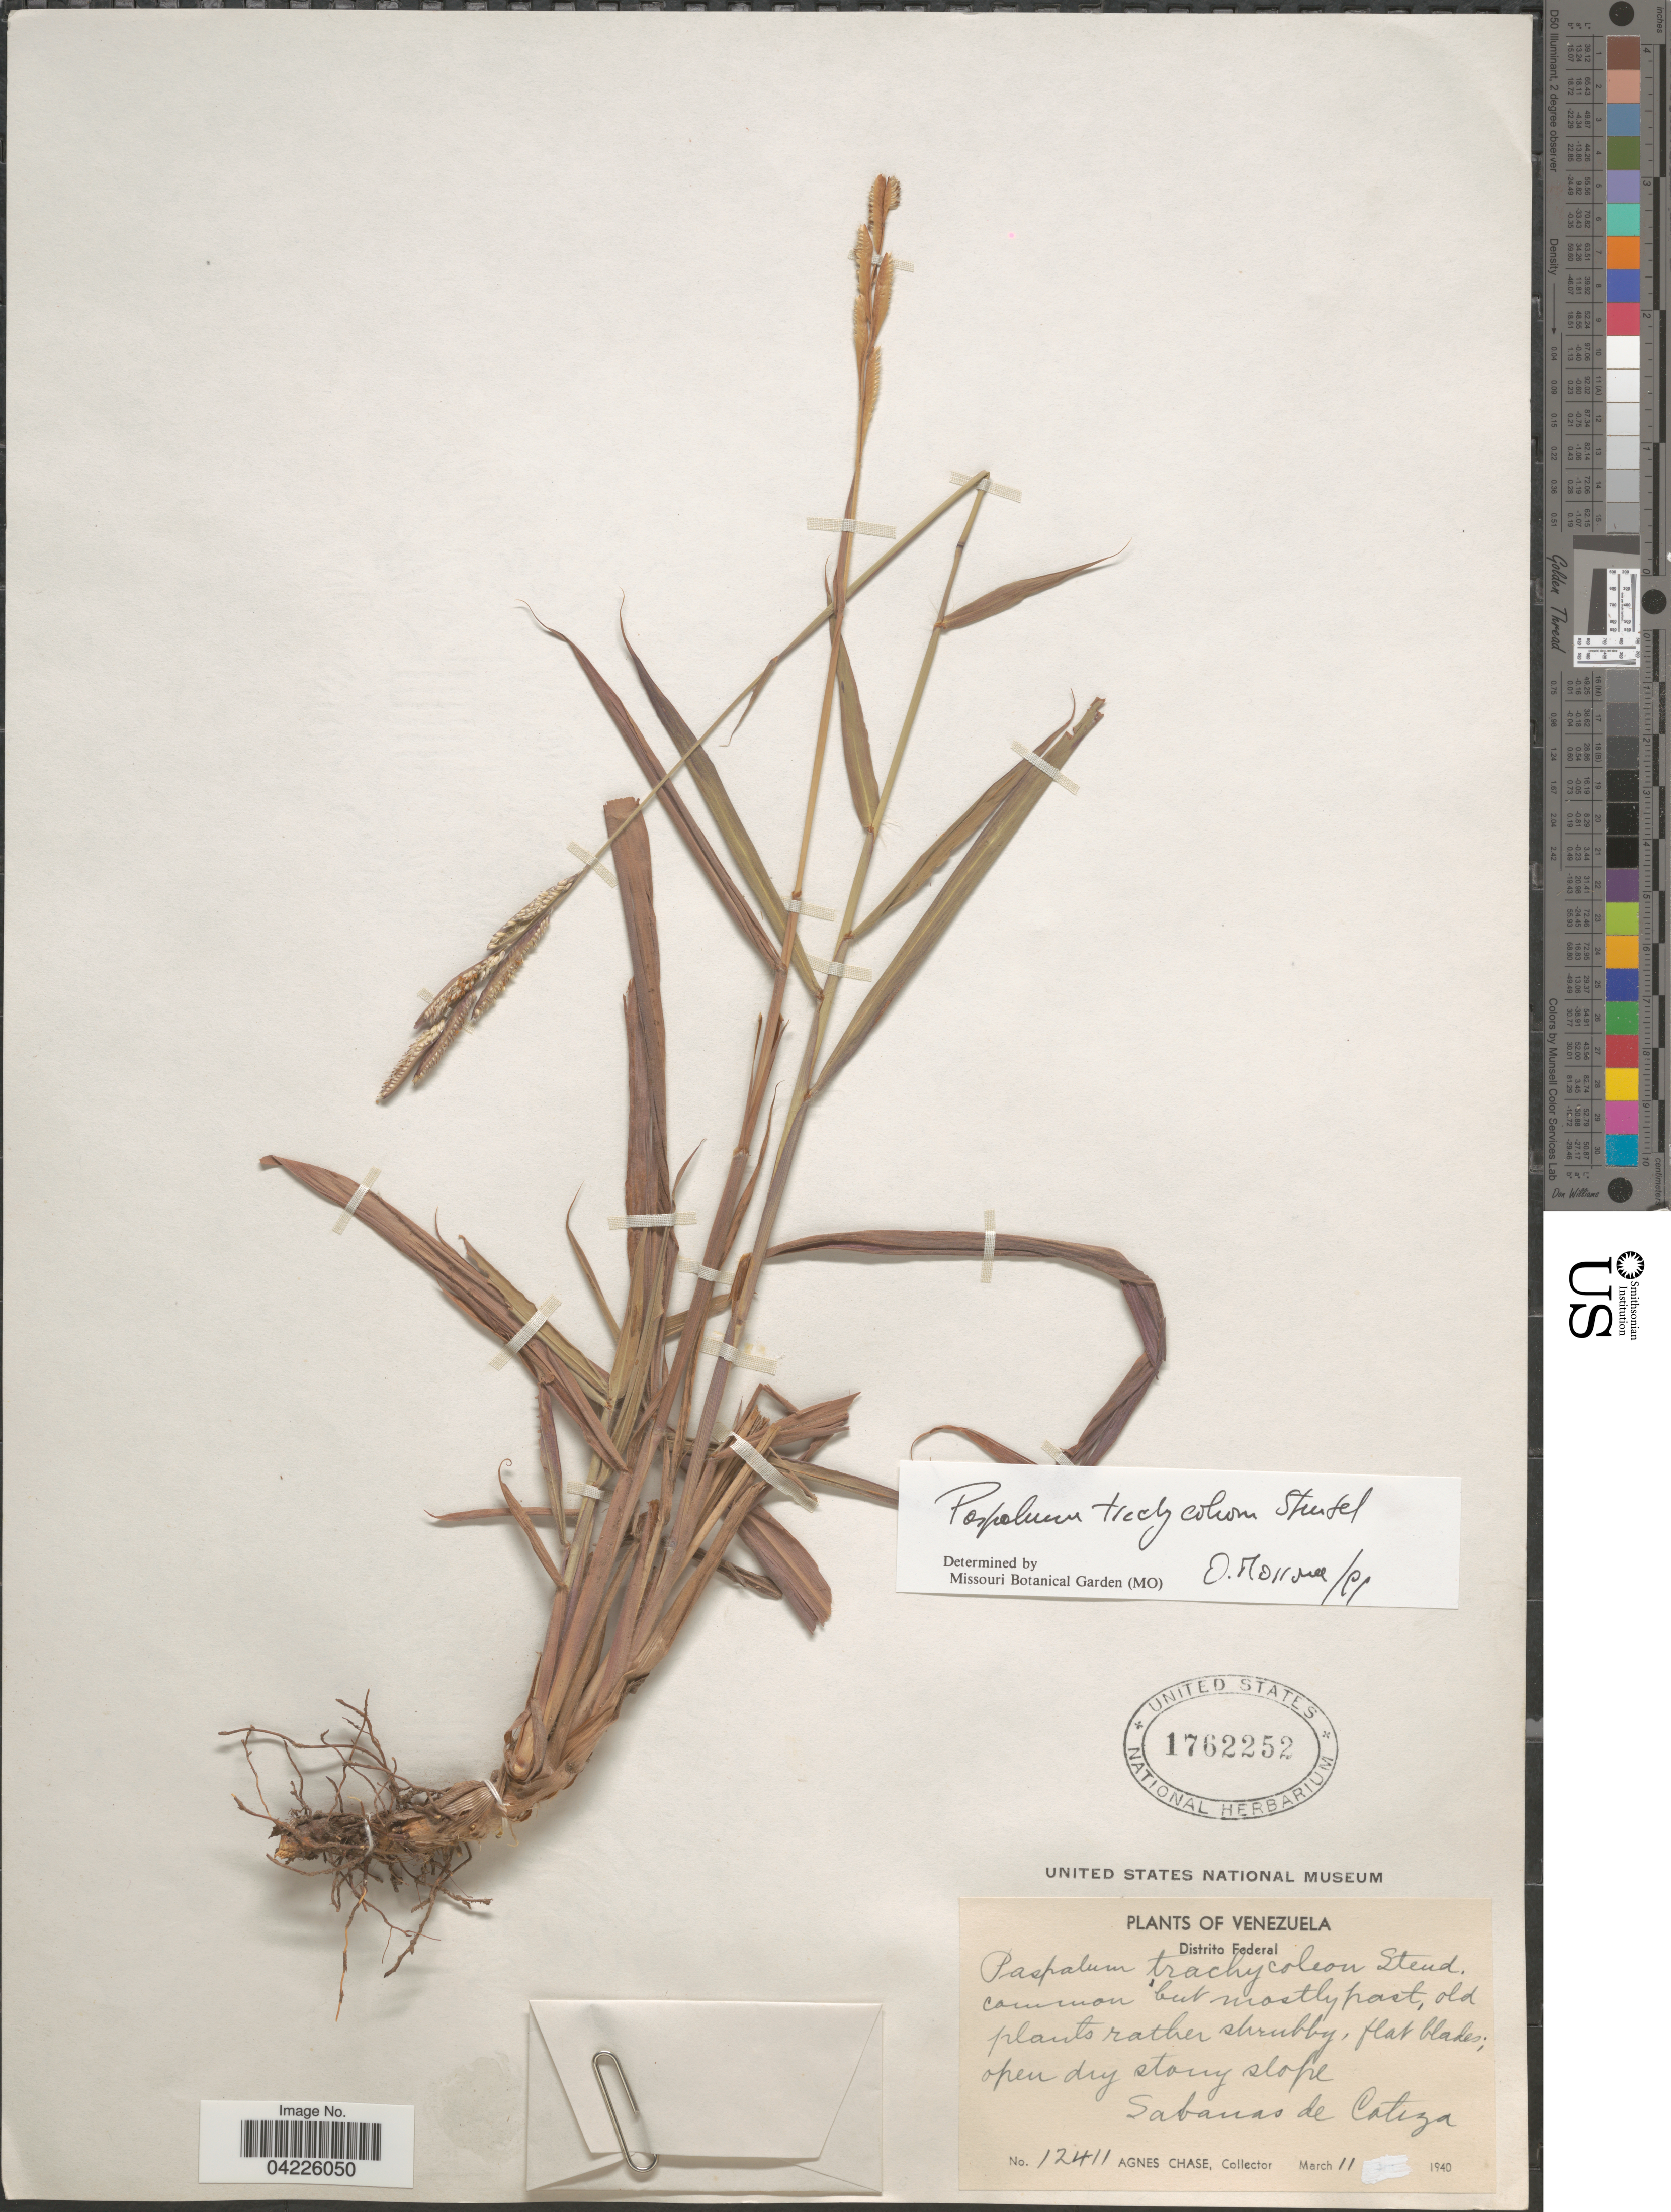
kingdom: Plantae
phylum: Tracheophyta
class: Liliopsida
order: Poales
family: Poaceae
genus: Paspalum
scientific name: Paspalum trachycoleon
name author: Steud.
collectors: A. Chase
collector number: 12411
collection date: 1940-03-11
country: Venezuela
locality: Distrito Federal. Sabanas de Cateza.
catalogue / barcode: US 1762252